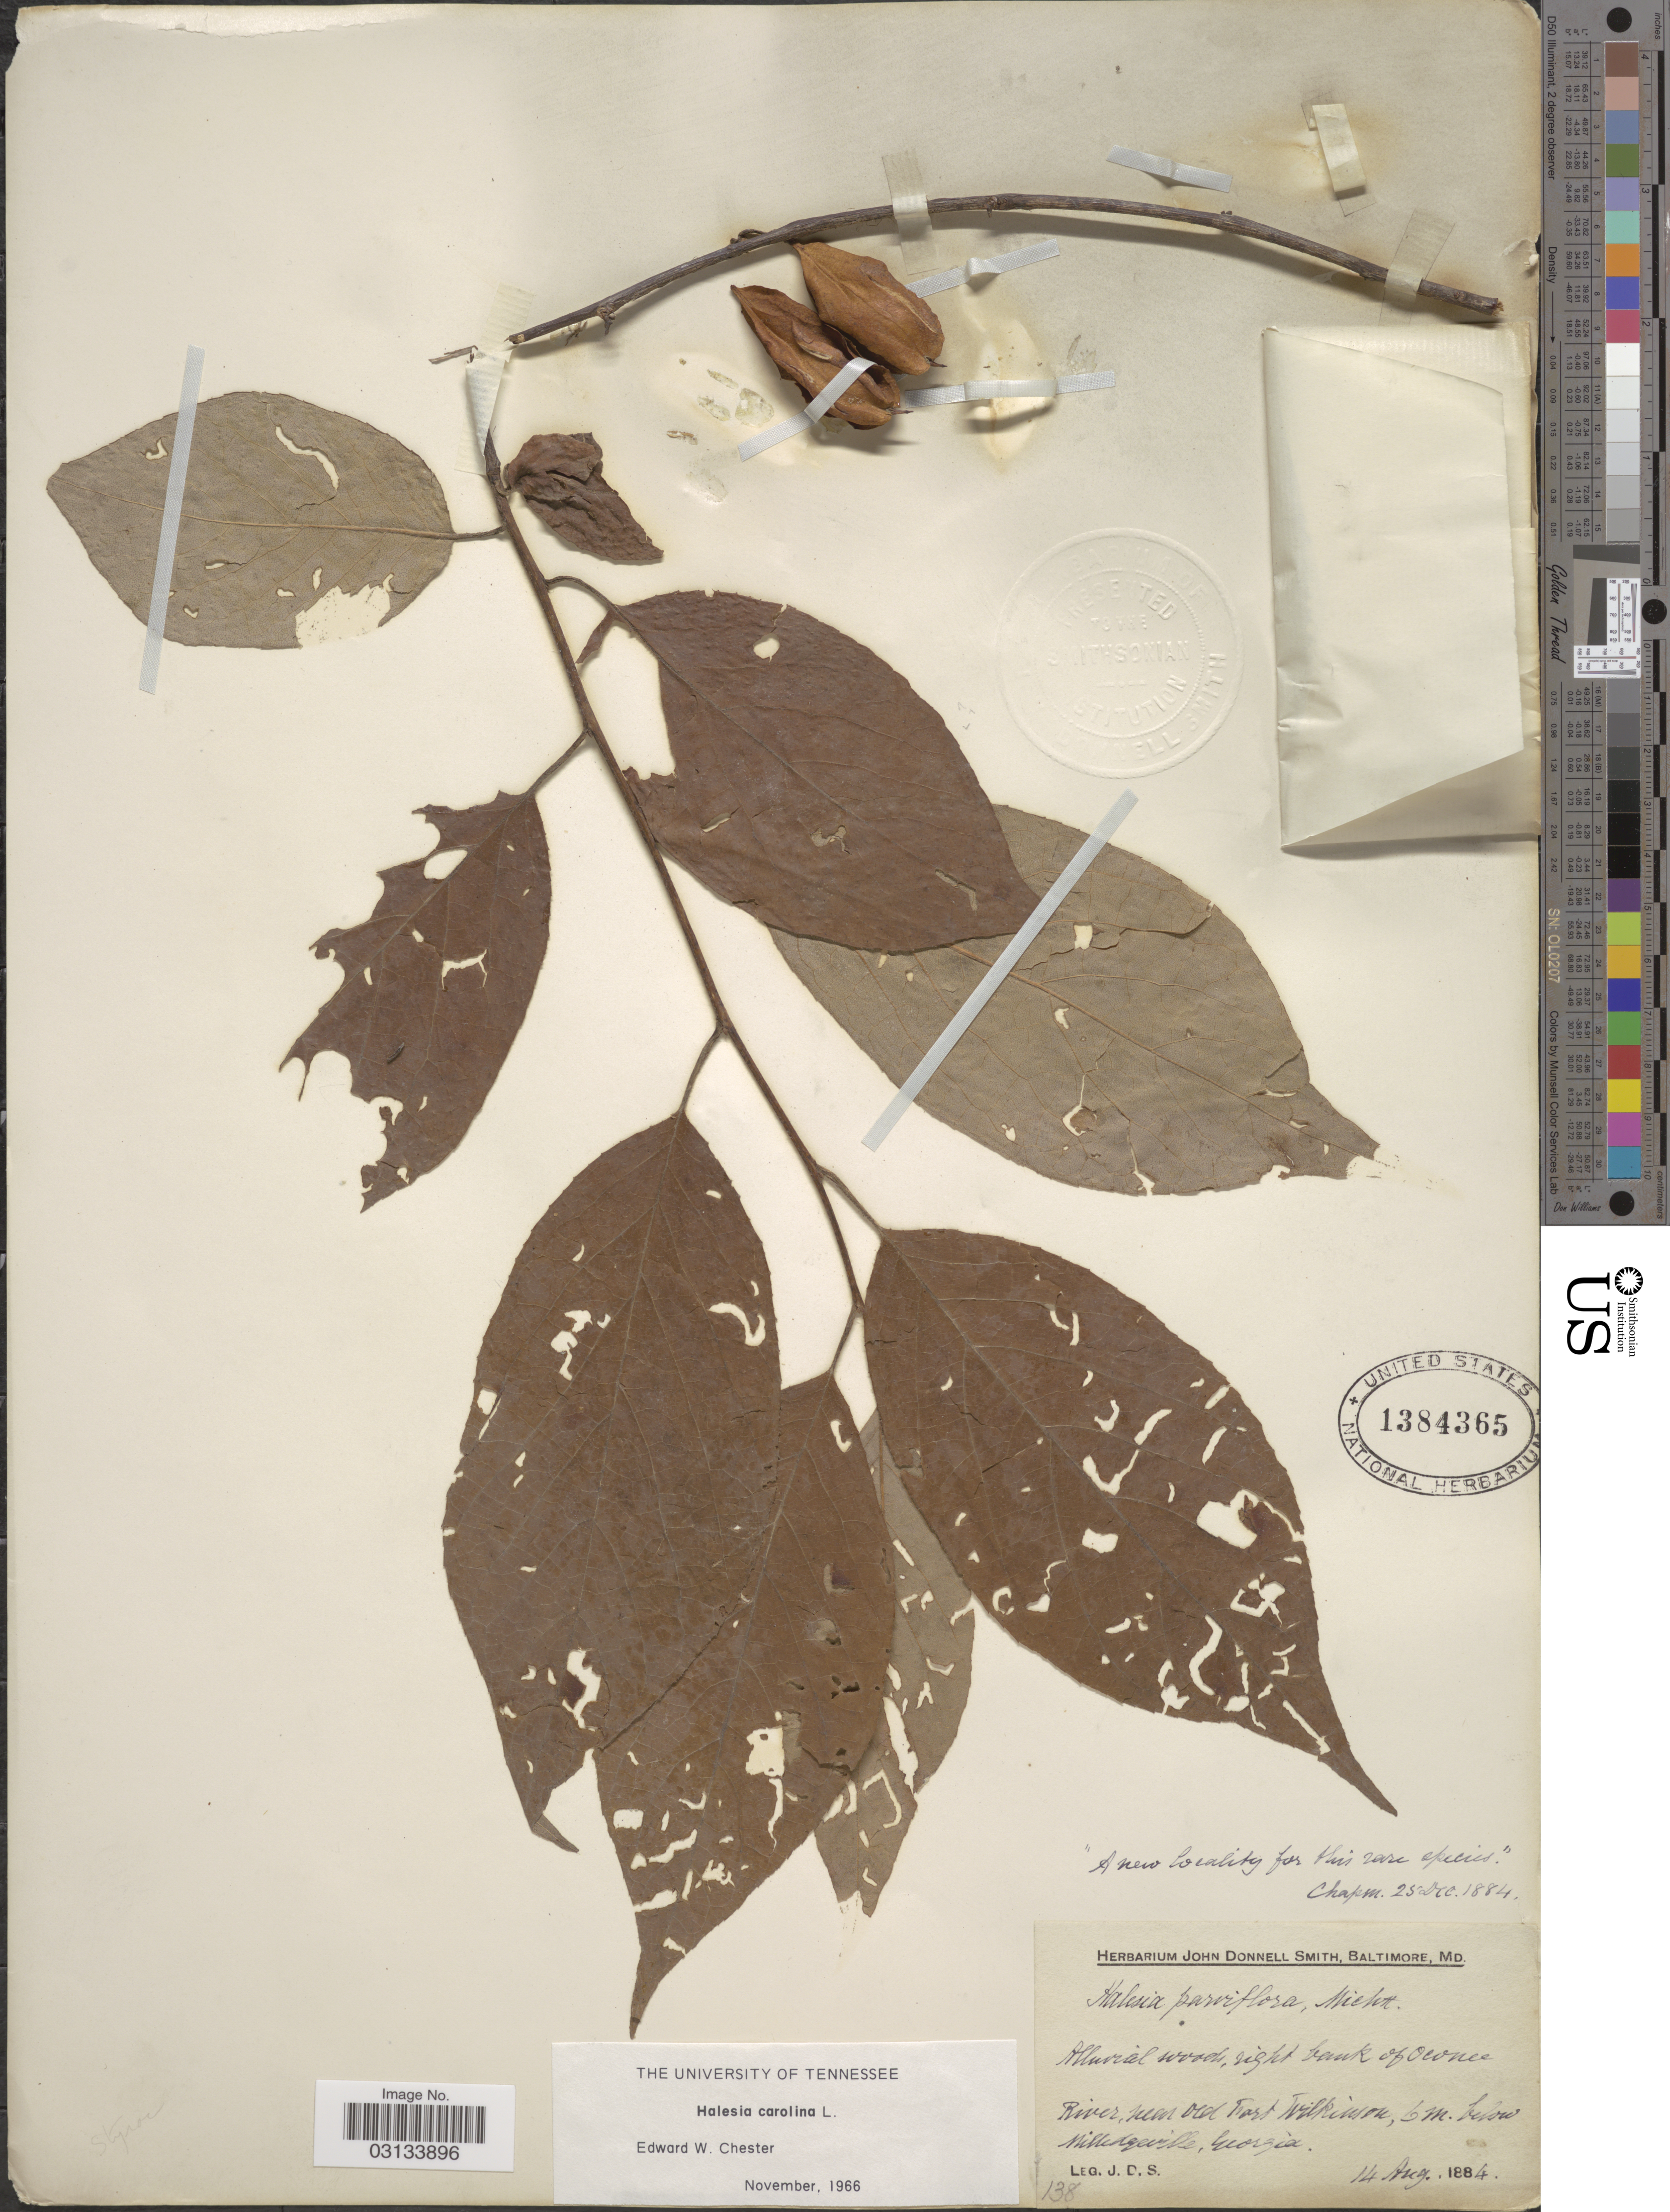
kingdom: Plantae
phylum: Tracheophyta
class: Magnoliopsida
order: Ericales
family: Styracaceae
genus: Halesia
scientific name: Halesia carolina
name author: L.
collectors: J. Donnell Smith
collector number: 138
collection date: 1884-08-14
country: United States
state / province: Georgia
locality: Right bank of Oconee River, near Old Fort Wilkinson, 6 m. below Milledgeville.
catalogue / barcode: US 1384365